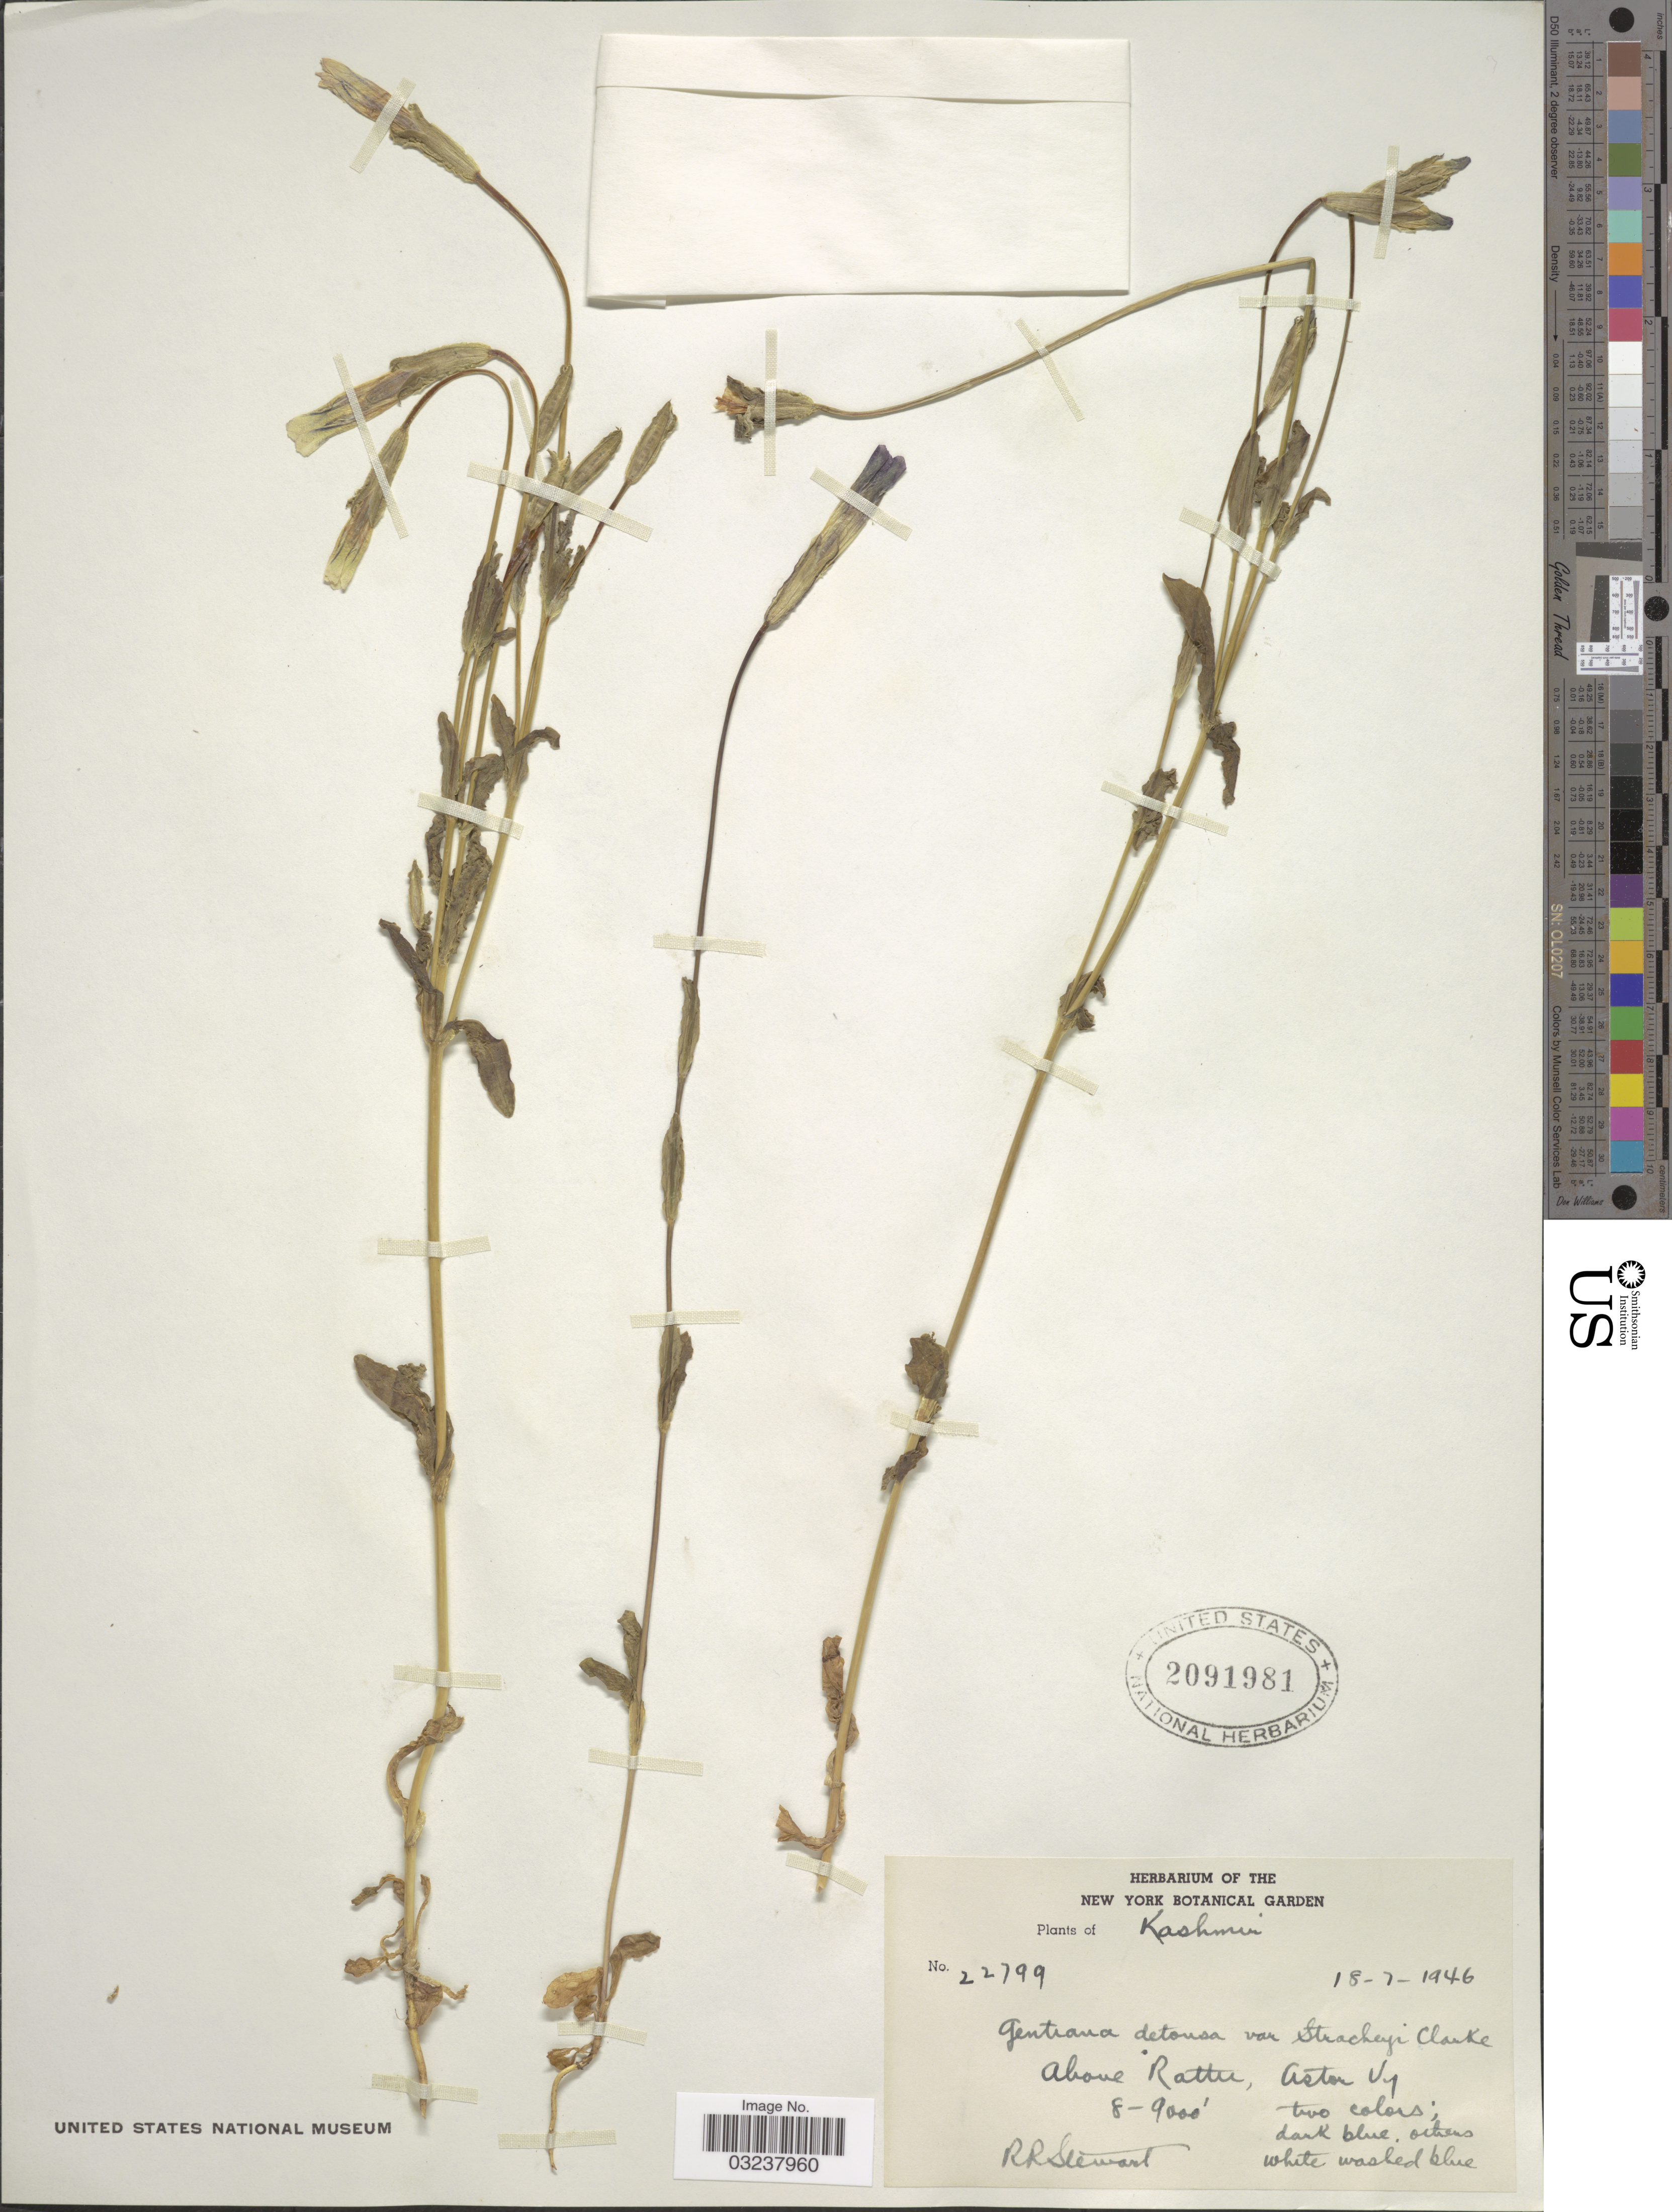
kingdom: Plantae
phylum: Tracheophyta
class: Magnoliopsida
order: Gentianales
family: Gentianaceae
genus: Gentianella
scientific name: Gentianella detonsa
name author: (Rottb.) G. Don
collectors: R. Stewart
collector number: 22799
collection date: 1946-07-18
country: India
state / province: Jammu and Kashmir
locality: Kashmir. Above Rattu, Aston Vy.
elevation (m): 2438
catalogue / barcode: US 2091981